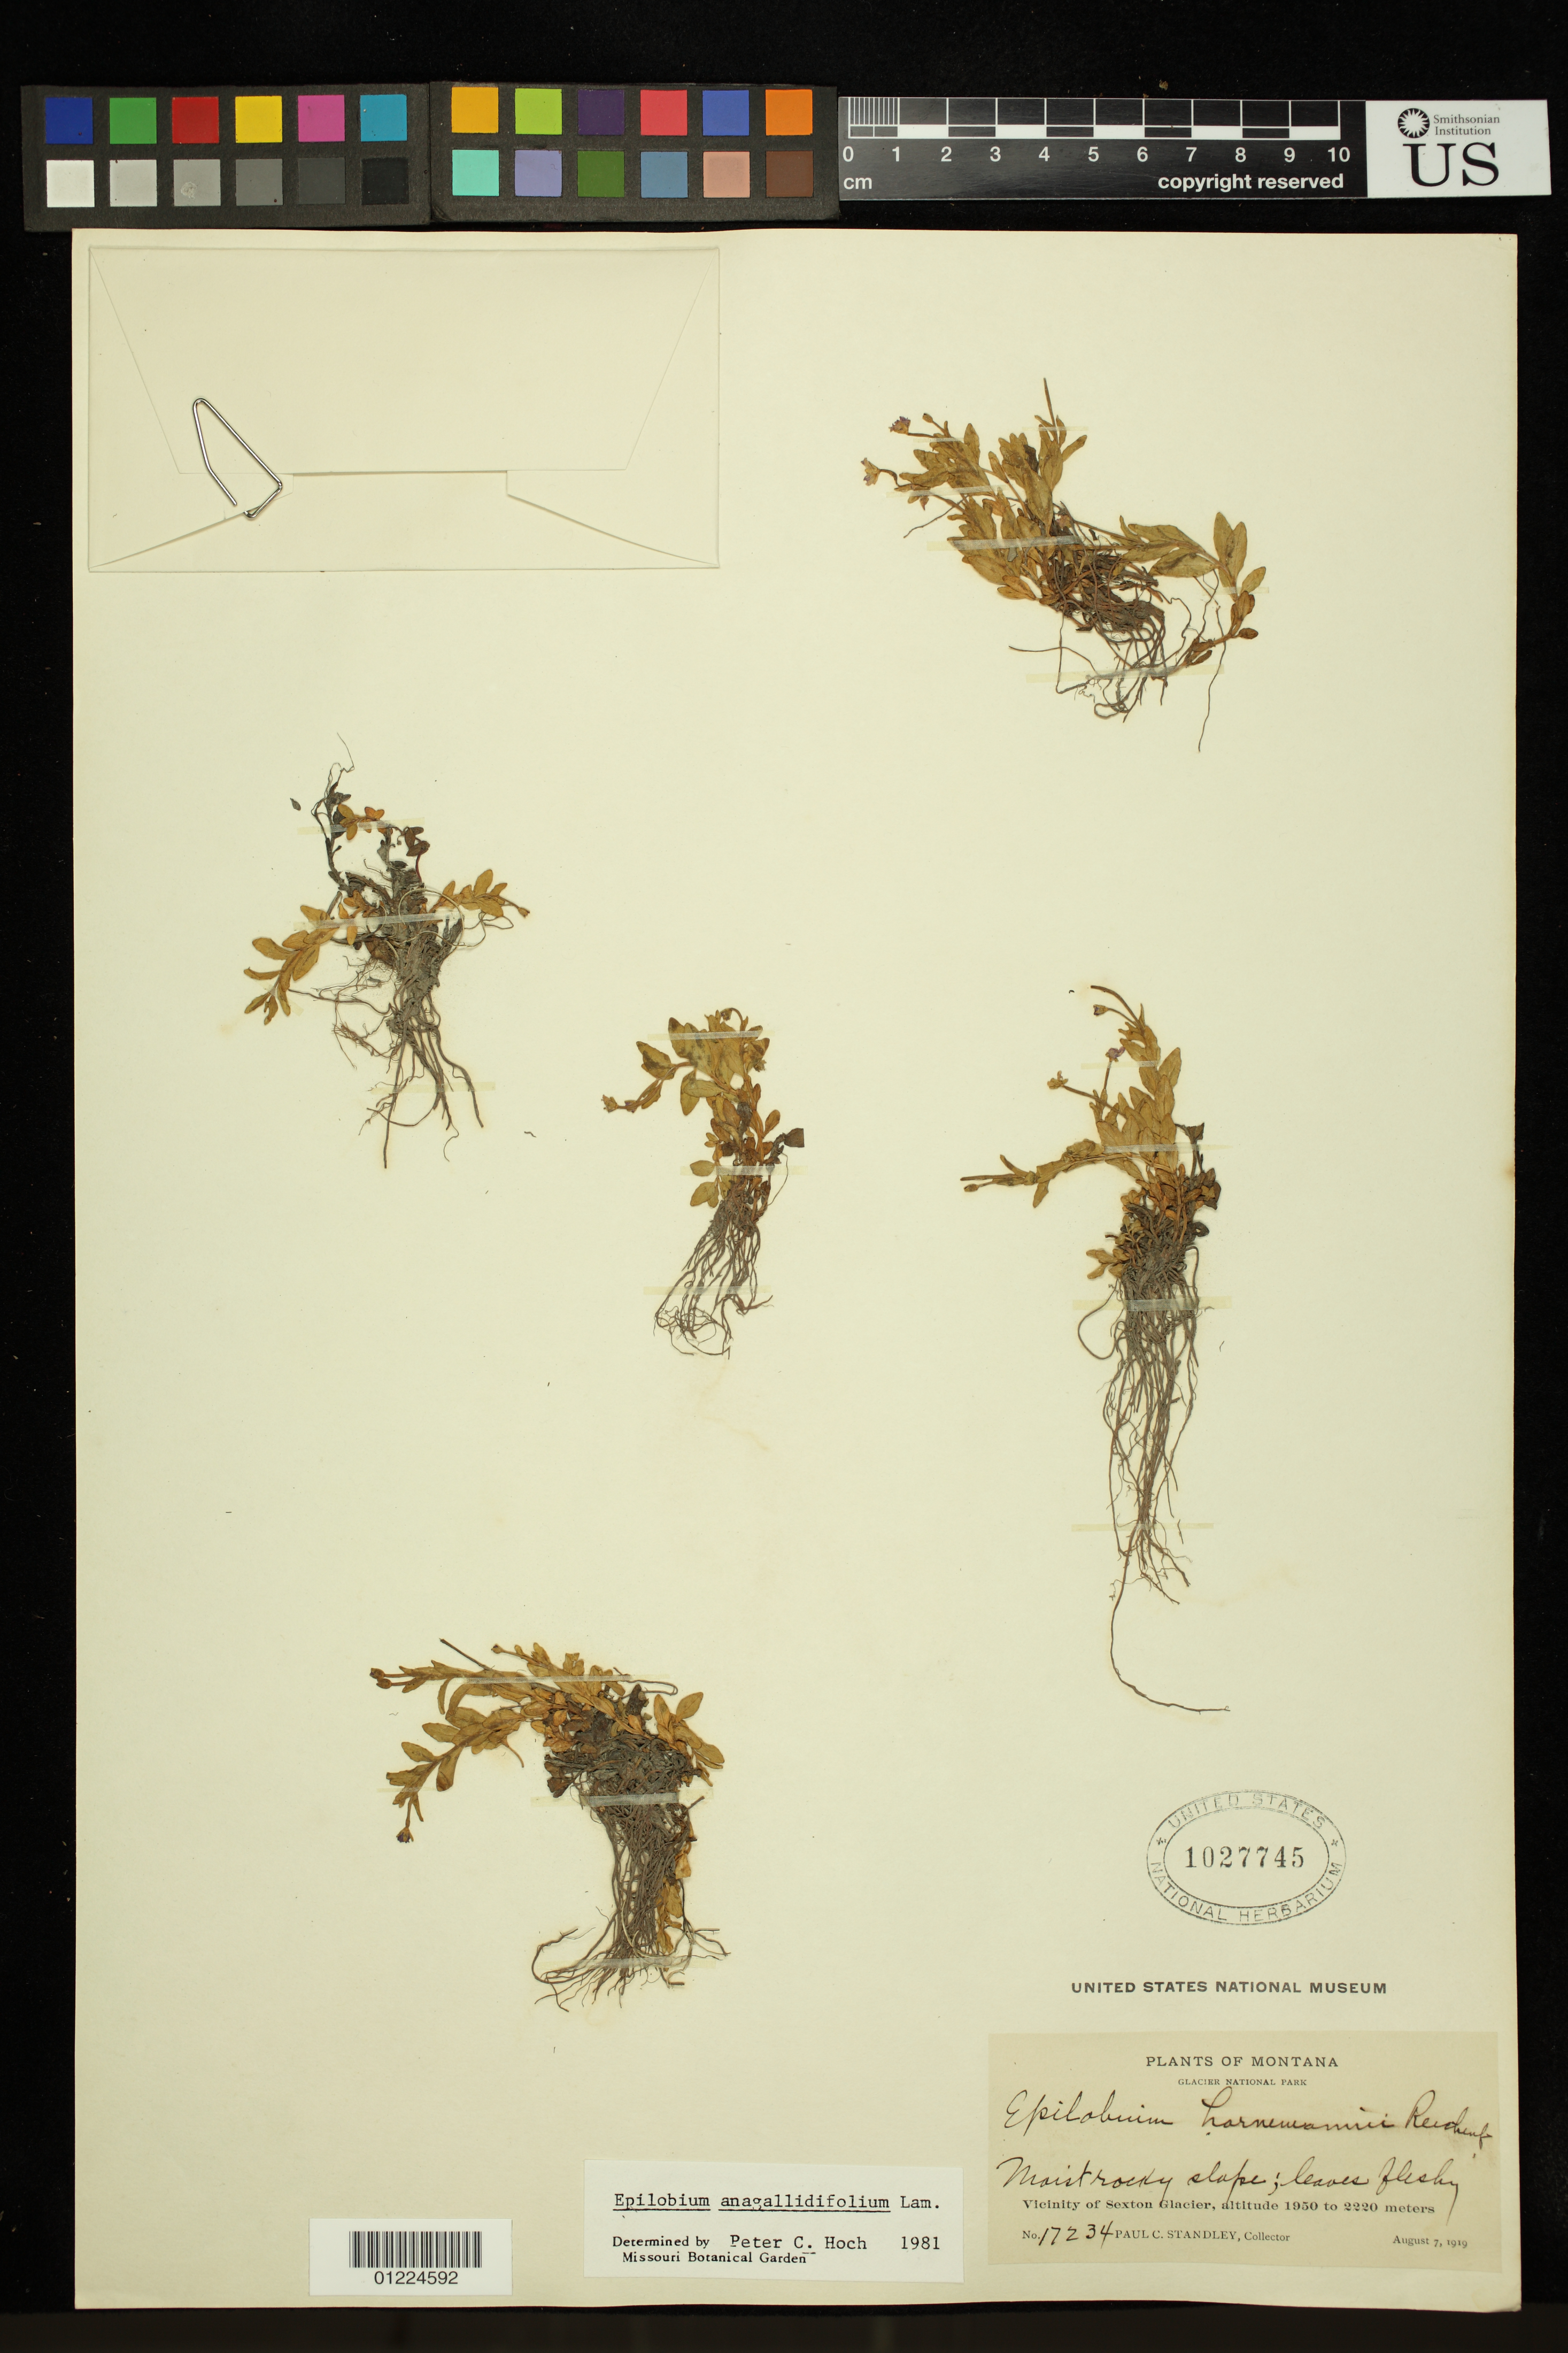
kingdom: Plantae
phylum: Tracheophyta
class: Magnoliopsida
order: Myrtales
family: Onagraceae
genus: Epilobium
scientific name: Epilobium anagallidifolium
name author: Lam.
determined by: Hoch, P. C.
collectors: P. C. Standley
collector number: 17234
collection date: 1919-08-07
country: United States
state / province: Montana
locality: Vicinity of Sexton Glacier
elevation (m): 1950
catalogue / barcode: US 1027745